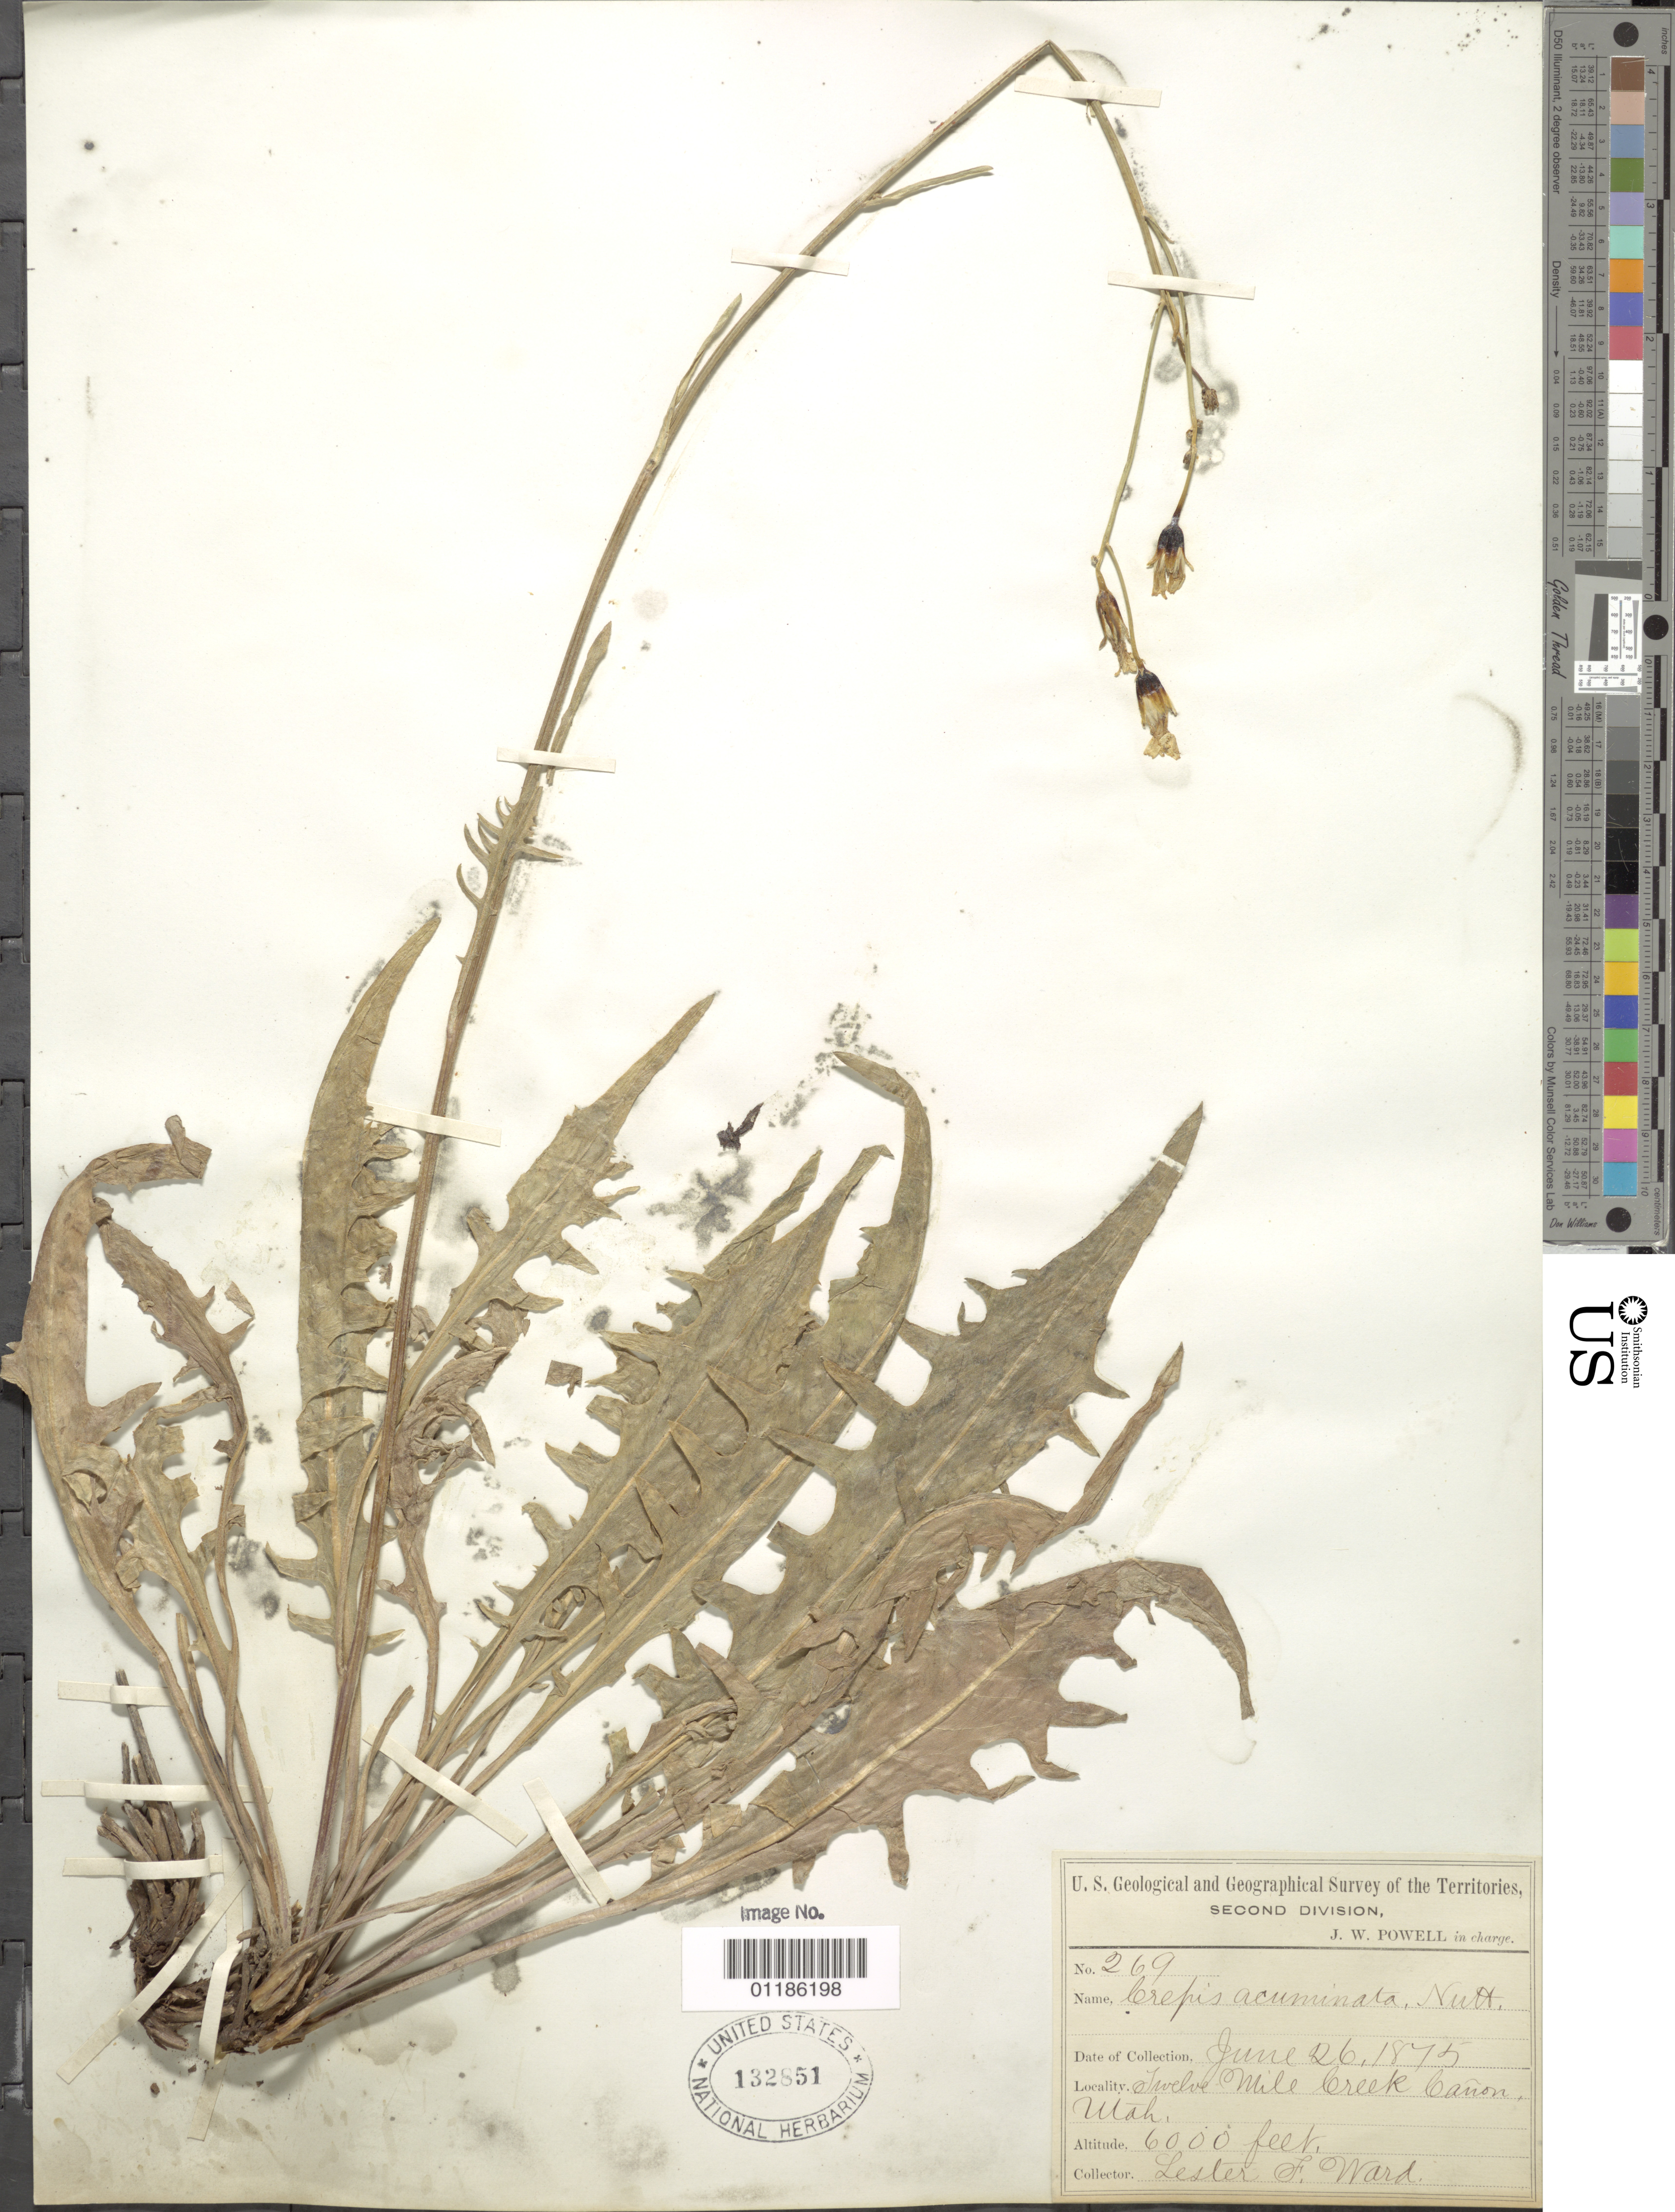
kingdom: Plantae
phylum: Tracheophyta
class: Magnoliopsida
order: Asterales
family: Asteraceae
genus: Crepis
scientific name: Crepis acuminata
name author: Nutt.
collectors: L. F. Ward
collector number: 269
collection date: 1875-06-26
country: United States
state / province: Utah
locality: Twelve Mile Creek Canyon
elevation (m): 1829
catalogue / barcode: US 132851